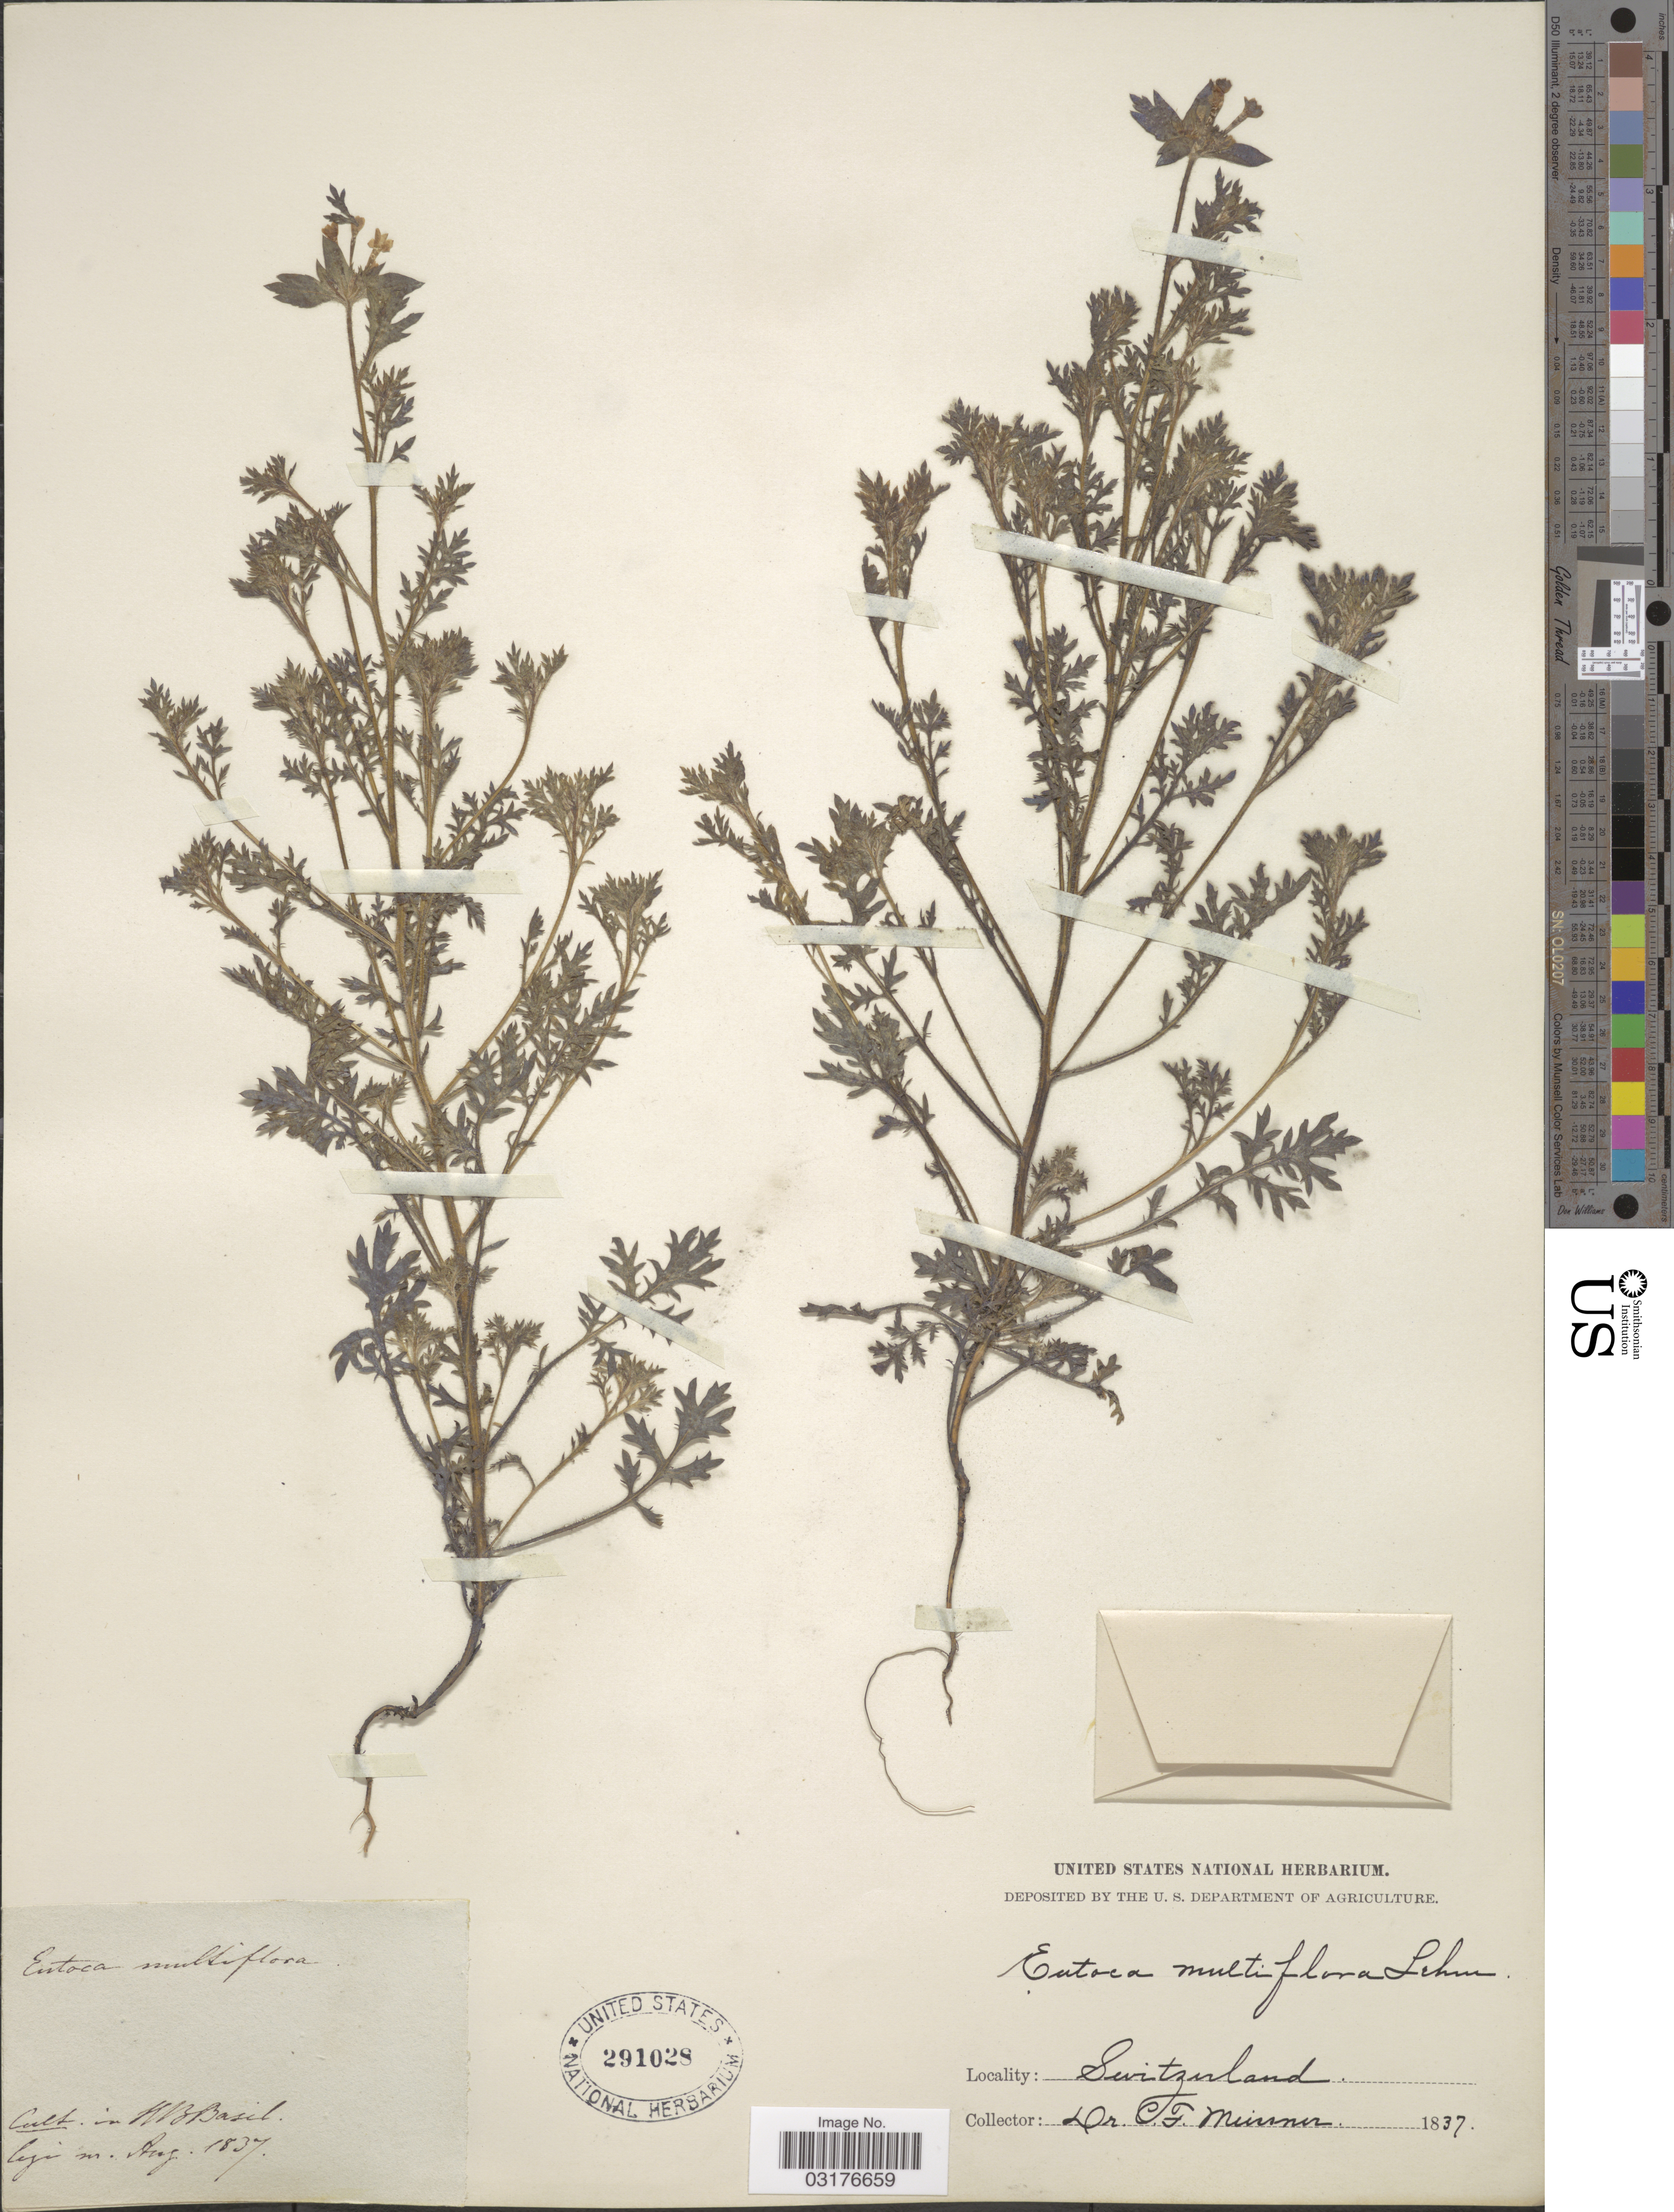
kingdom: Plantae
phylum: Tracheophyta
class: Magnoliopsida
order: Ericales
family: Polemoniaceae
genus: Collomia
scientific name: Collomia heterophylla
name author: Hook.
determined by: Strong, Mark T., (BOT), Smithsonian Institution - National Museum of Natural History (UNITED STATES)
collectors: C. F. D. Meisner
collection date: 1837-08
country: Switzerland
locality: Cult. in HB Basil.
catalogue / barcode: US 291028